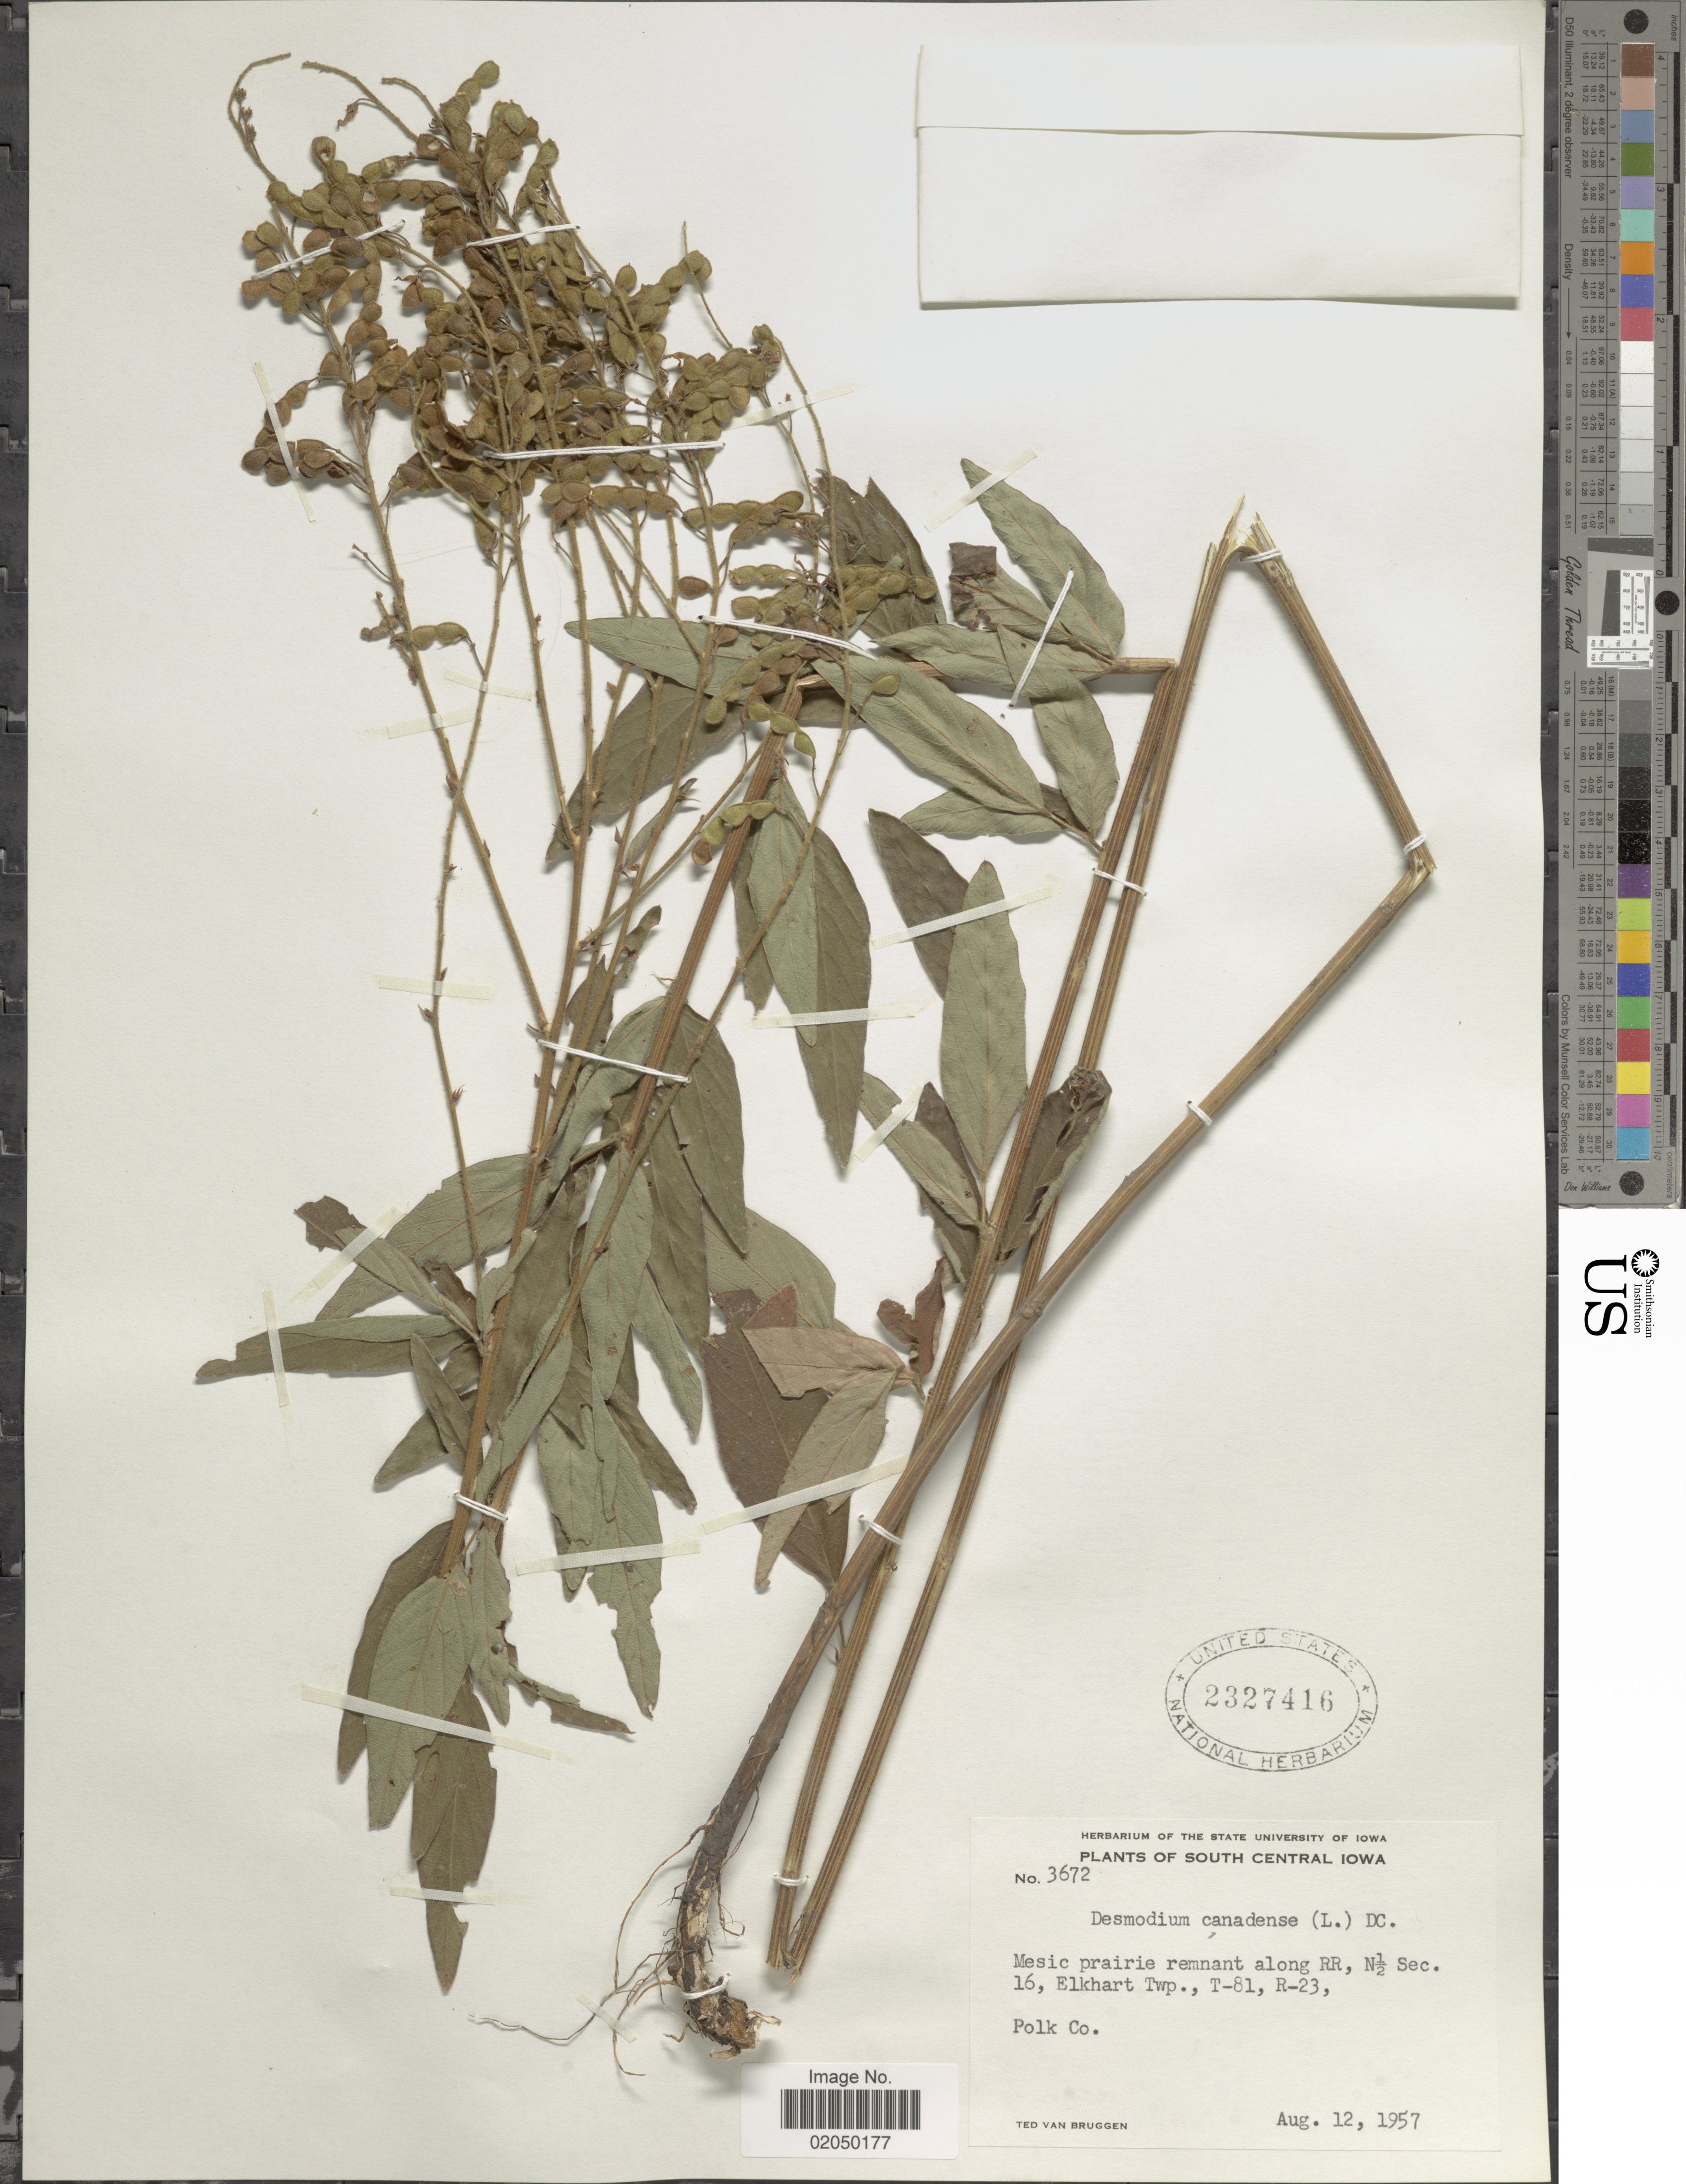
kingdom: Plantae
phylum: Tracheophyta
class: Magnoliopsida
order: Fabales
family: Fabaceae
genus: Desmodium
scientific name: Desmodium canadense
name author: (L.) DC.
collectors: T. van Bruggen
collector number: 3672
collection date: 1957-08-12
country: United States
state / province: Iowa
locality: South Central Iowa, Mesic prairie remnant along RR, N½ sec. 16, Elkhart Twp., T-81, R-23, Polk Co.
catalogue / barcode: US 2327416